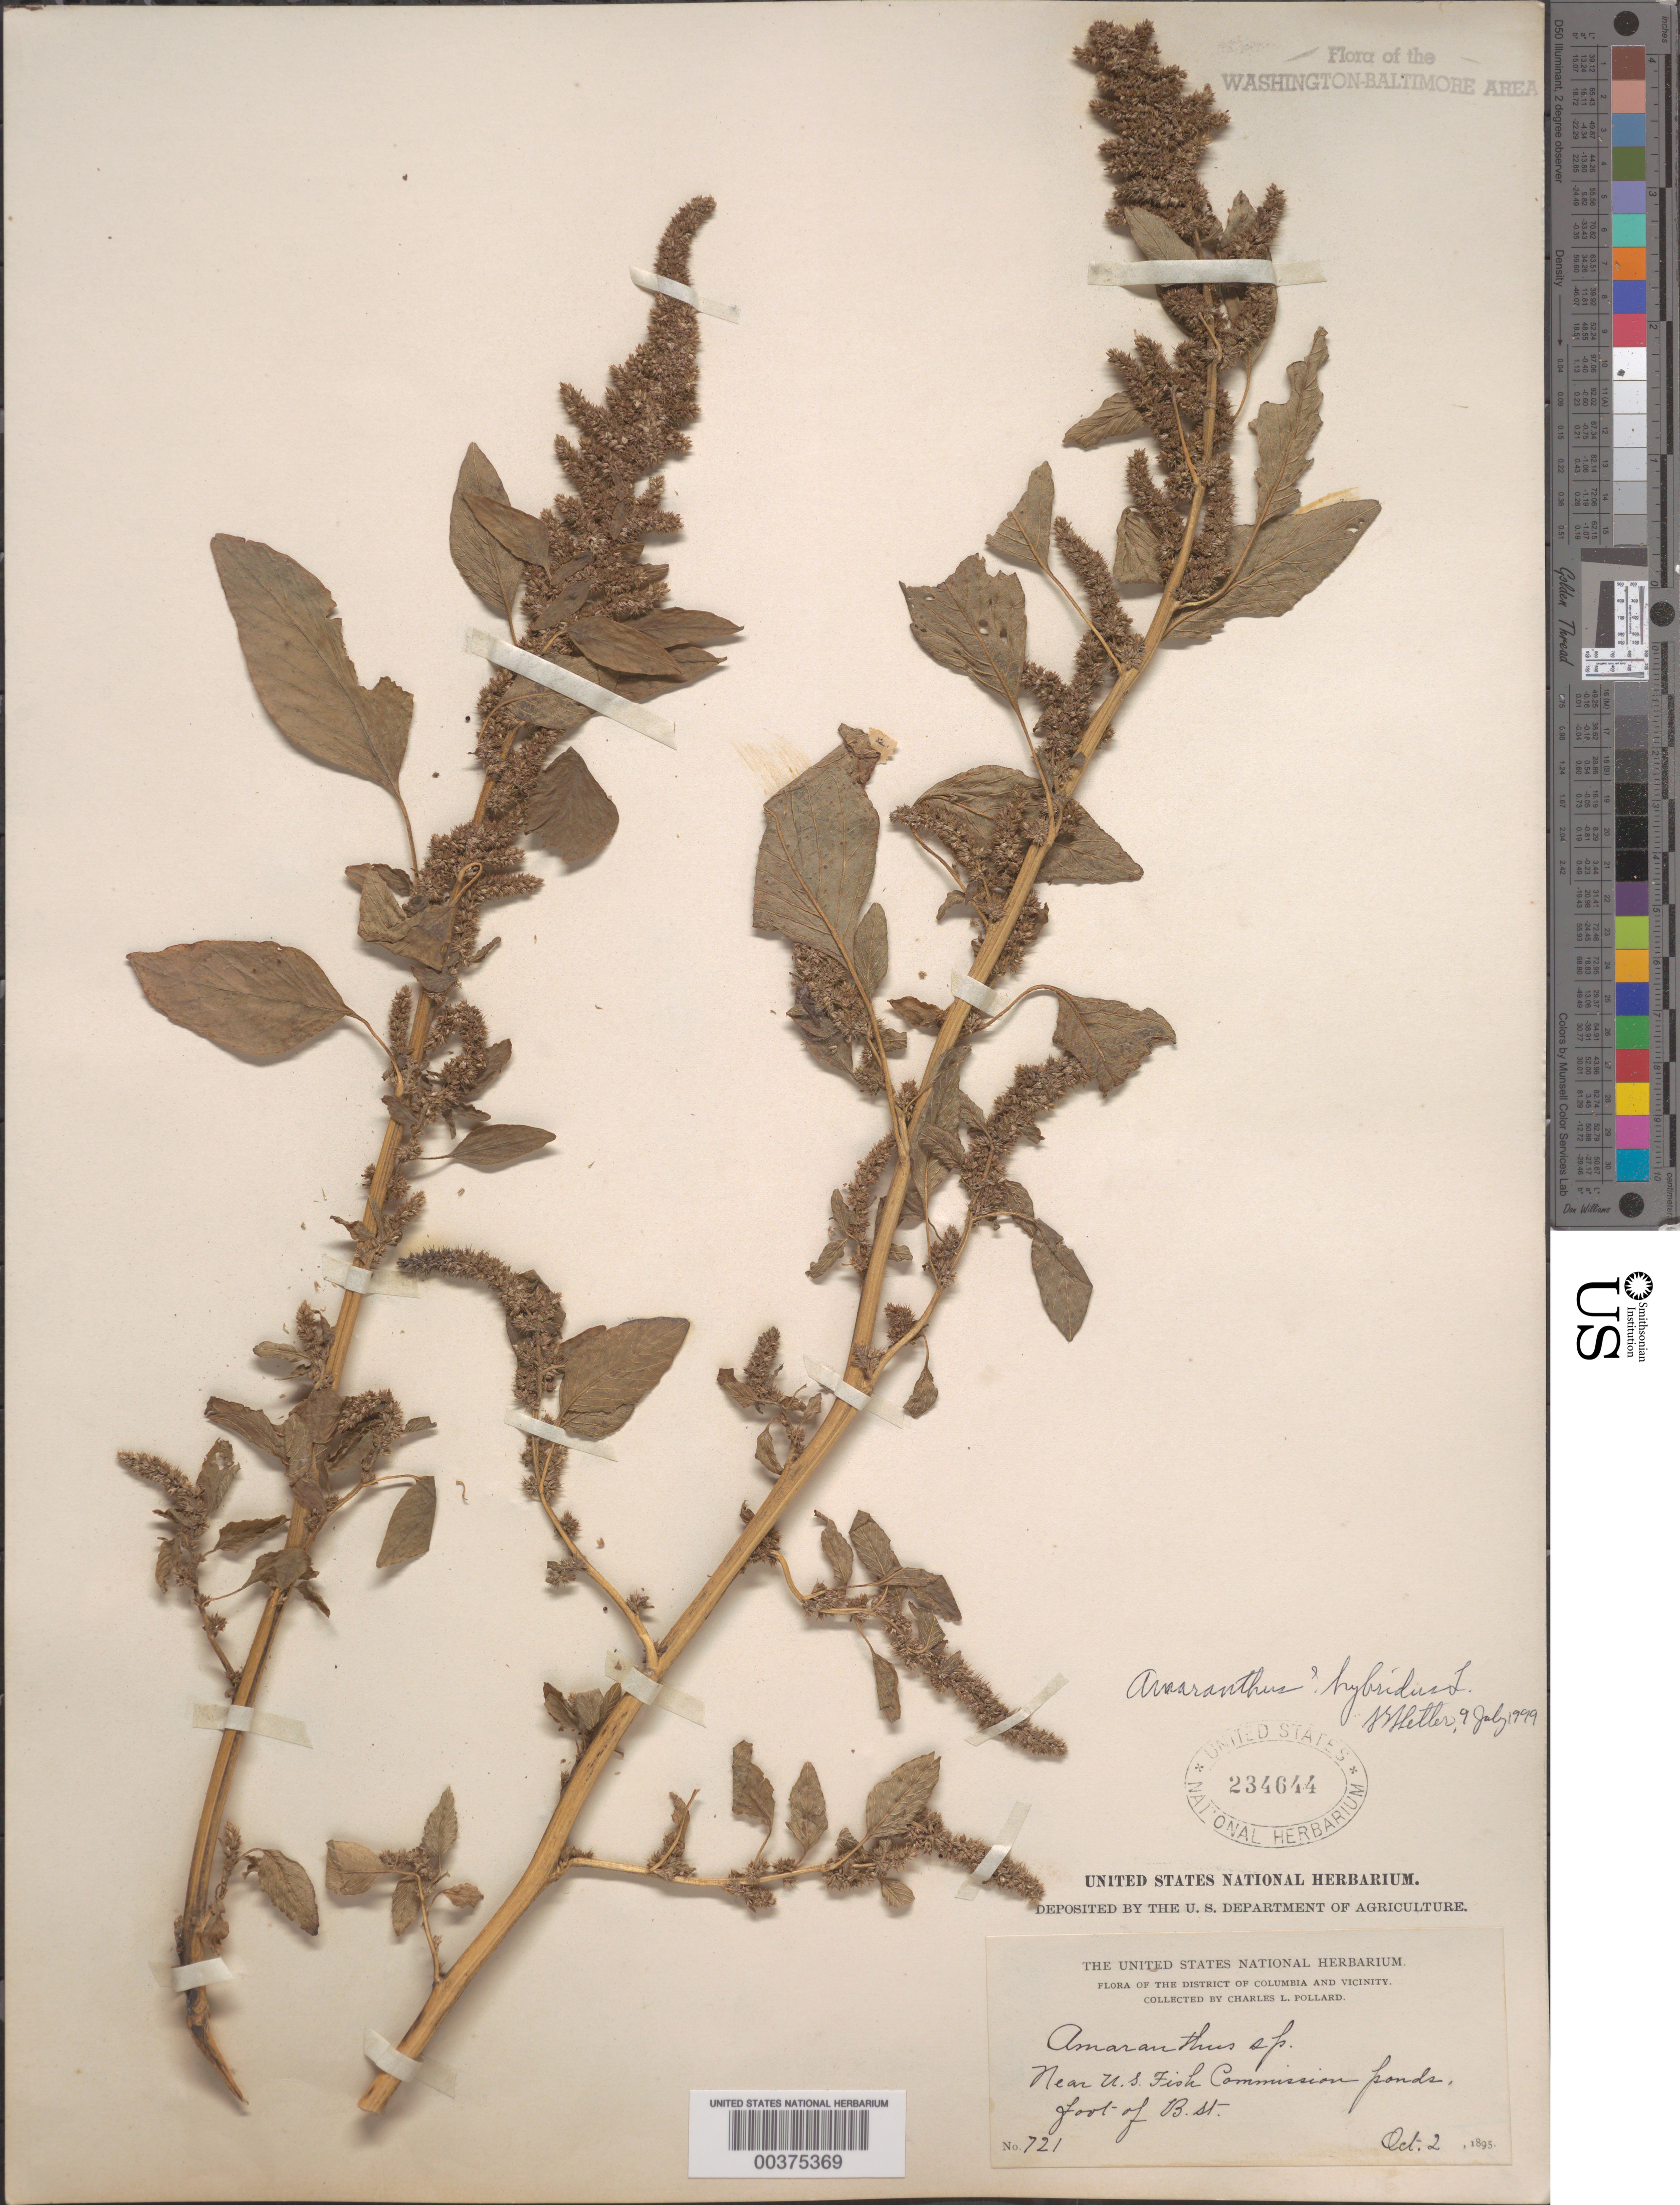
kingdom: Plantae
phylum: Tracheophyta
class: Magnoliopsida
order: Caryophyllales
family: Amaranthaceae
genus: Amaranthus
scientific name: Amaranthus hybridus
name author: L.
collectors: C. L. Pollard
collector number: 721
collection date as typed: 02 Oct 1895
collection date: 1895-10-02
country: United States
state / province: District of Columbia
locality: B St., near U.S. Fish Commission Ponds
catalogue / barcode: US 234644